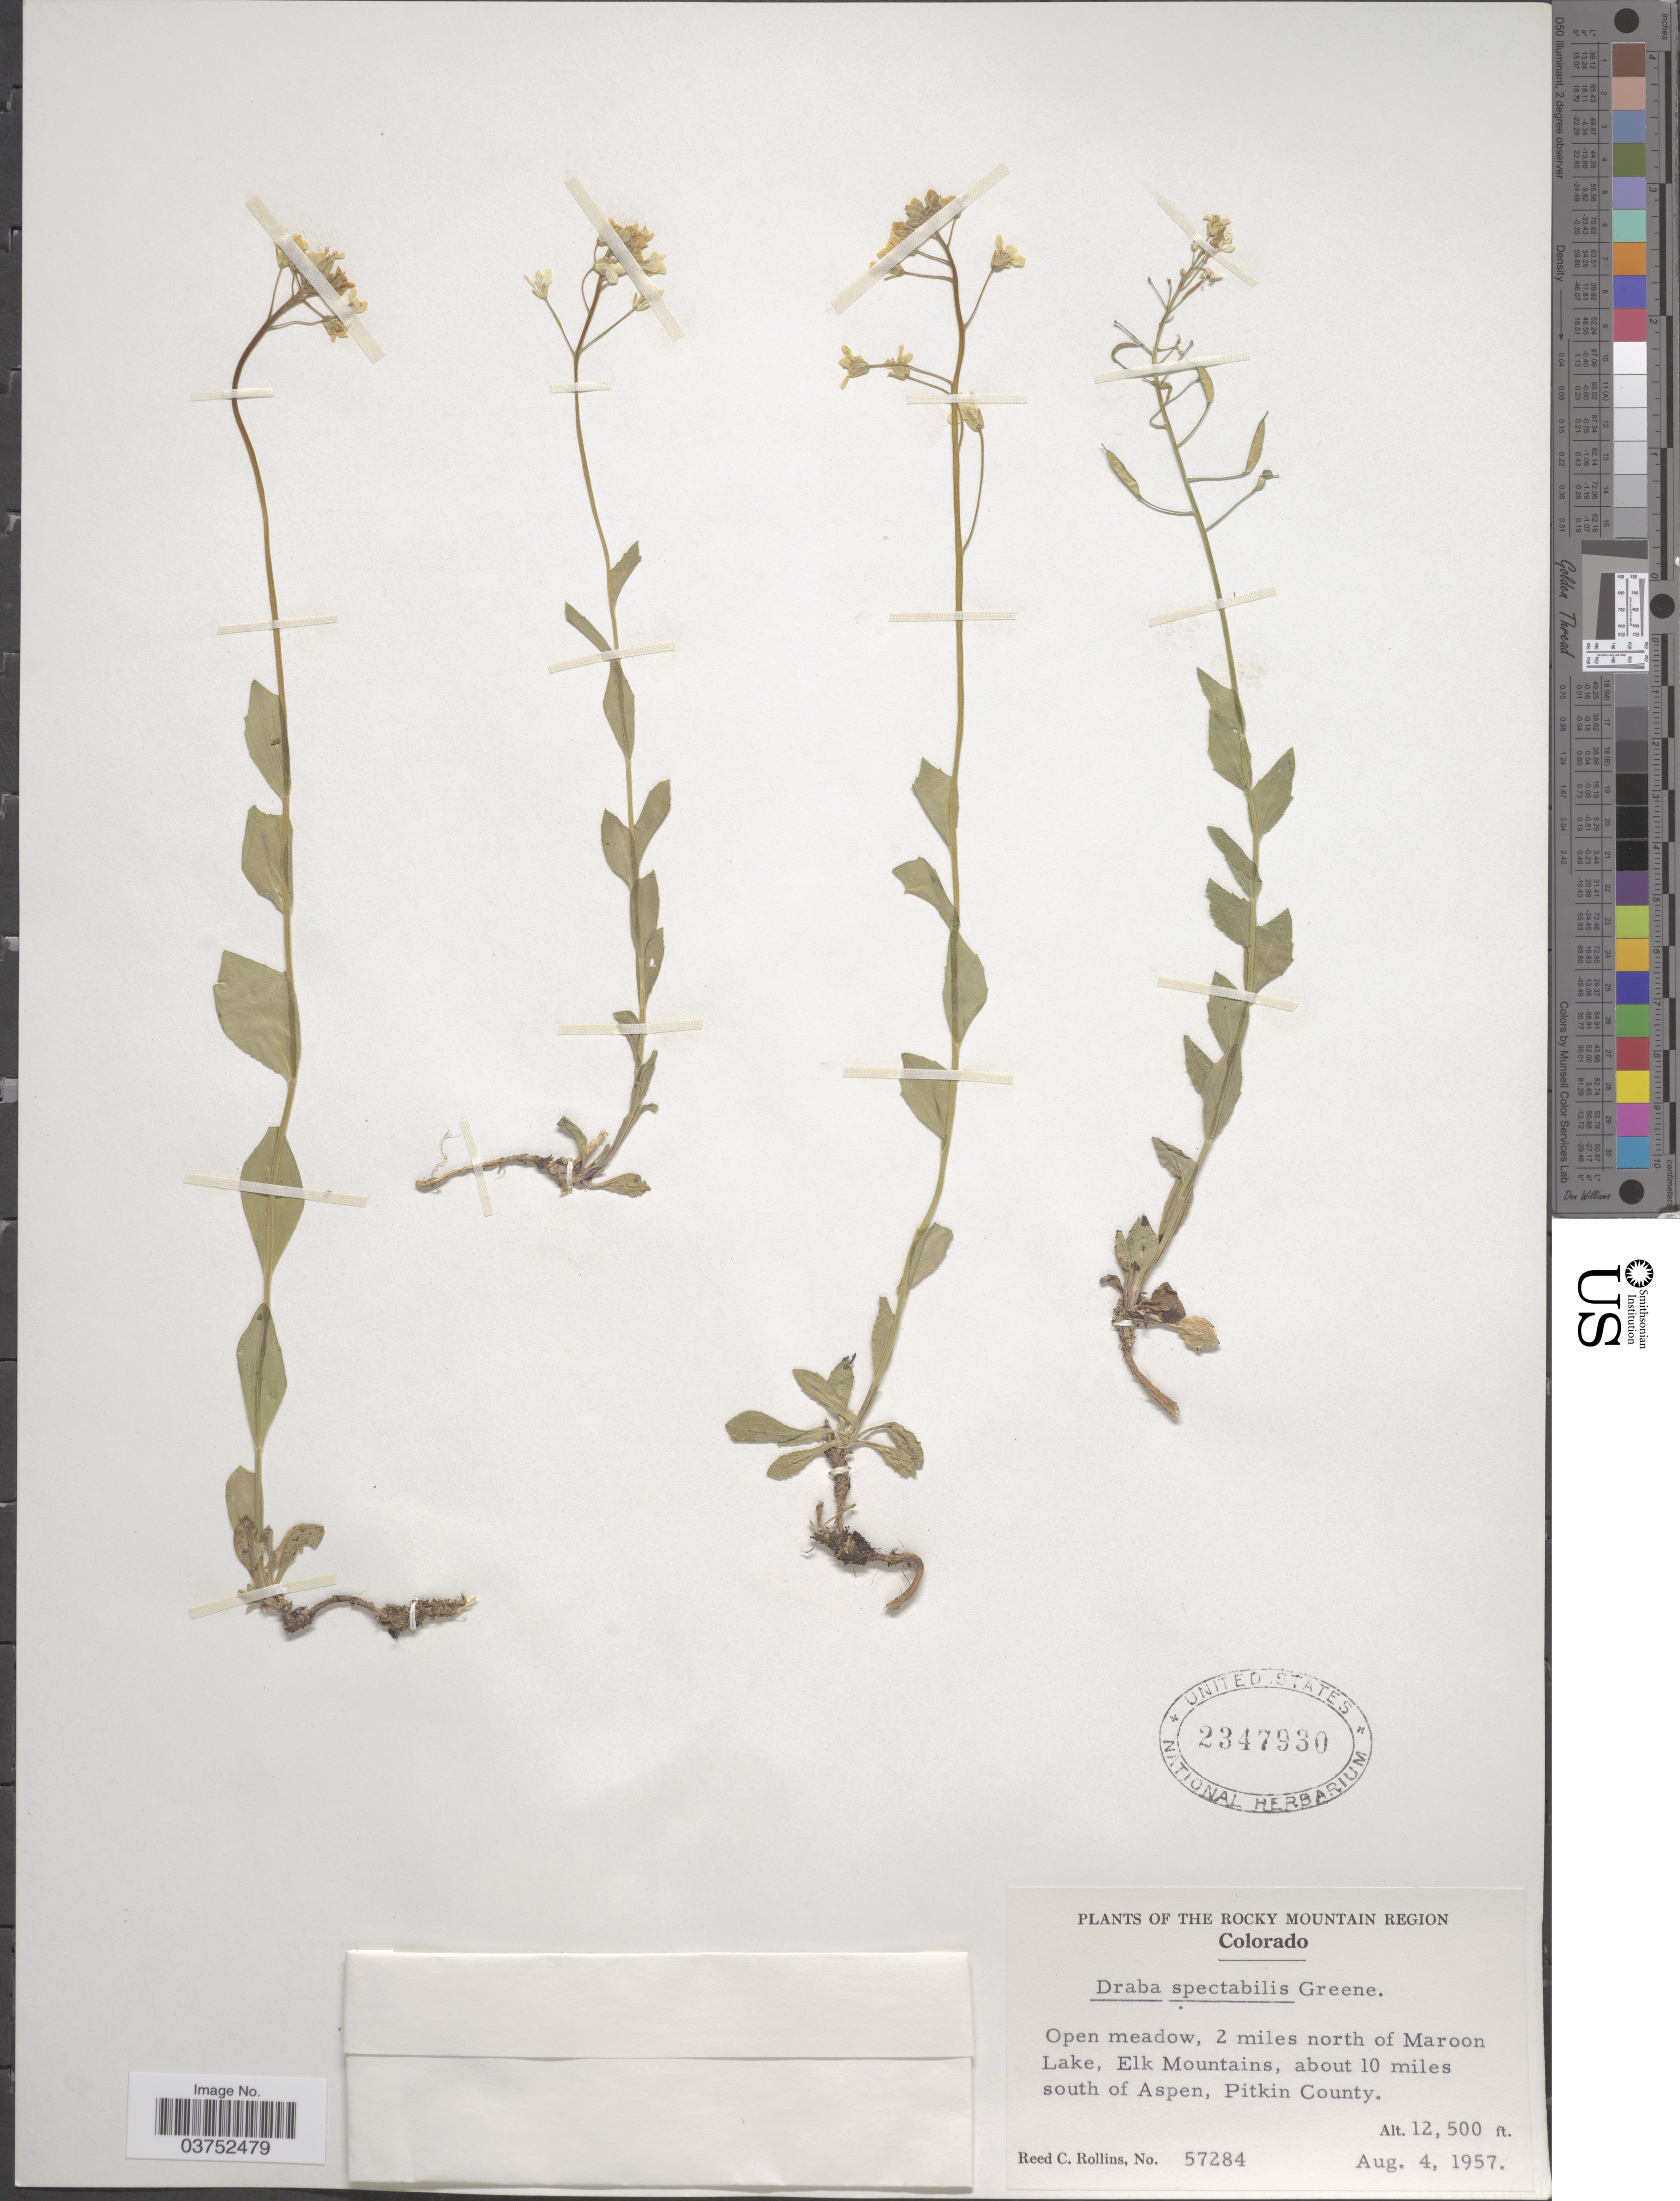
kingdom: Plantae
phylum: Tracheophyta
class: Magnoliopsida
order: Brassicales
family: Brassicaceae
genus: Draba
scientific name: Draba spectabilis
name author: Greene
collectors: R. C. Rollins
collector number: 57284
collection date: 1957-08-04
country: United States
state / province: Colorado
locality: The Rocky Mountain Region. 2 miles north of Maroon Lake, Elk Mountains, about 10 miles south of Aspen, Pitkin County.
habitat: open meadow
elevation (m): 3810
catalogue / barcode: US 2347930